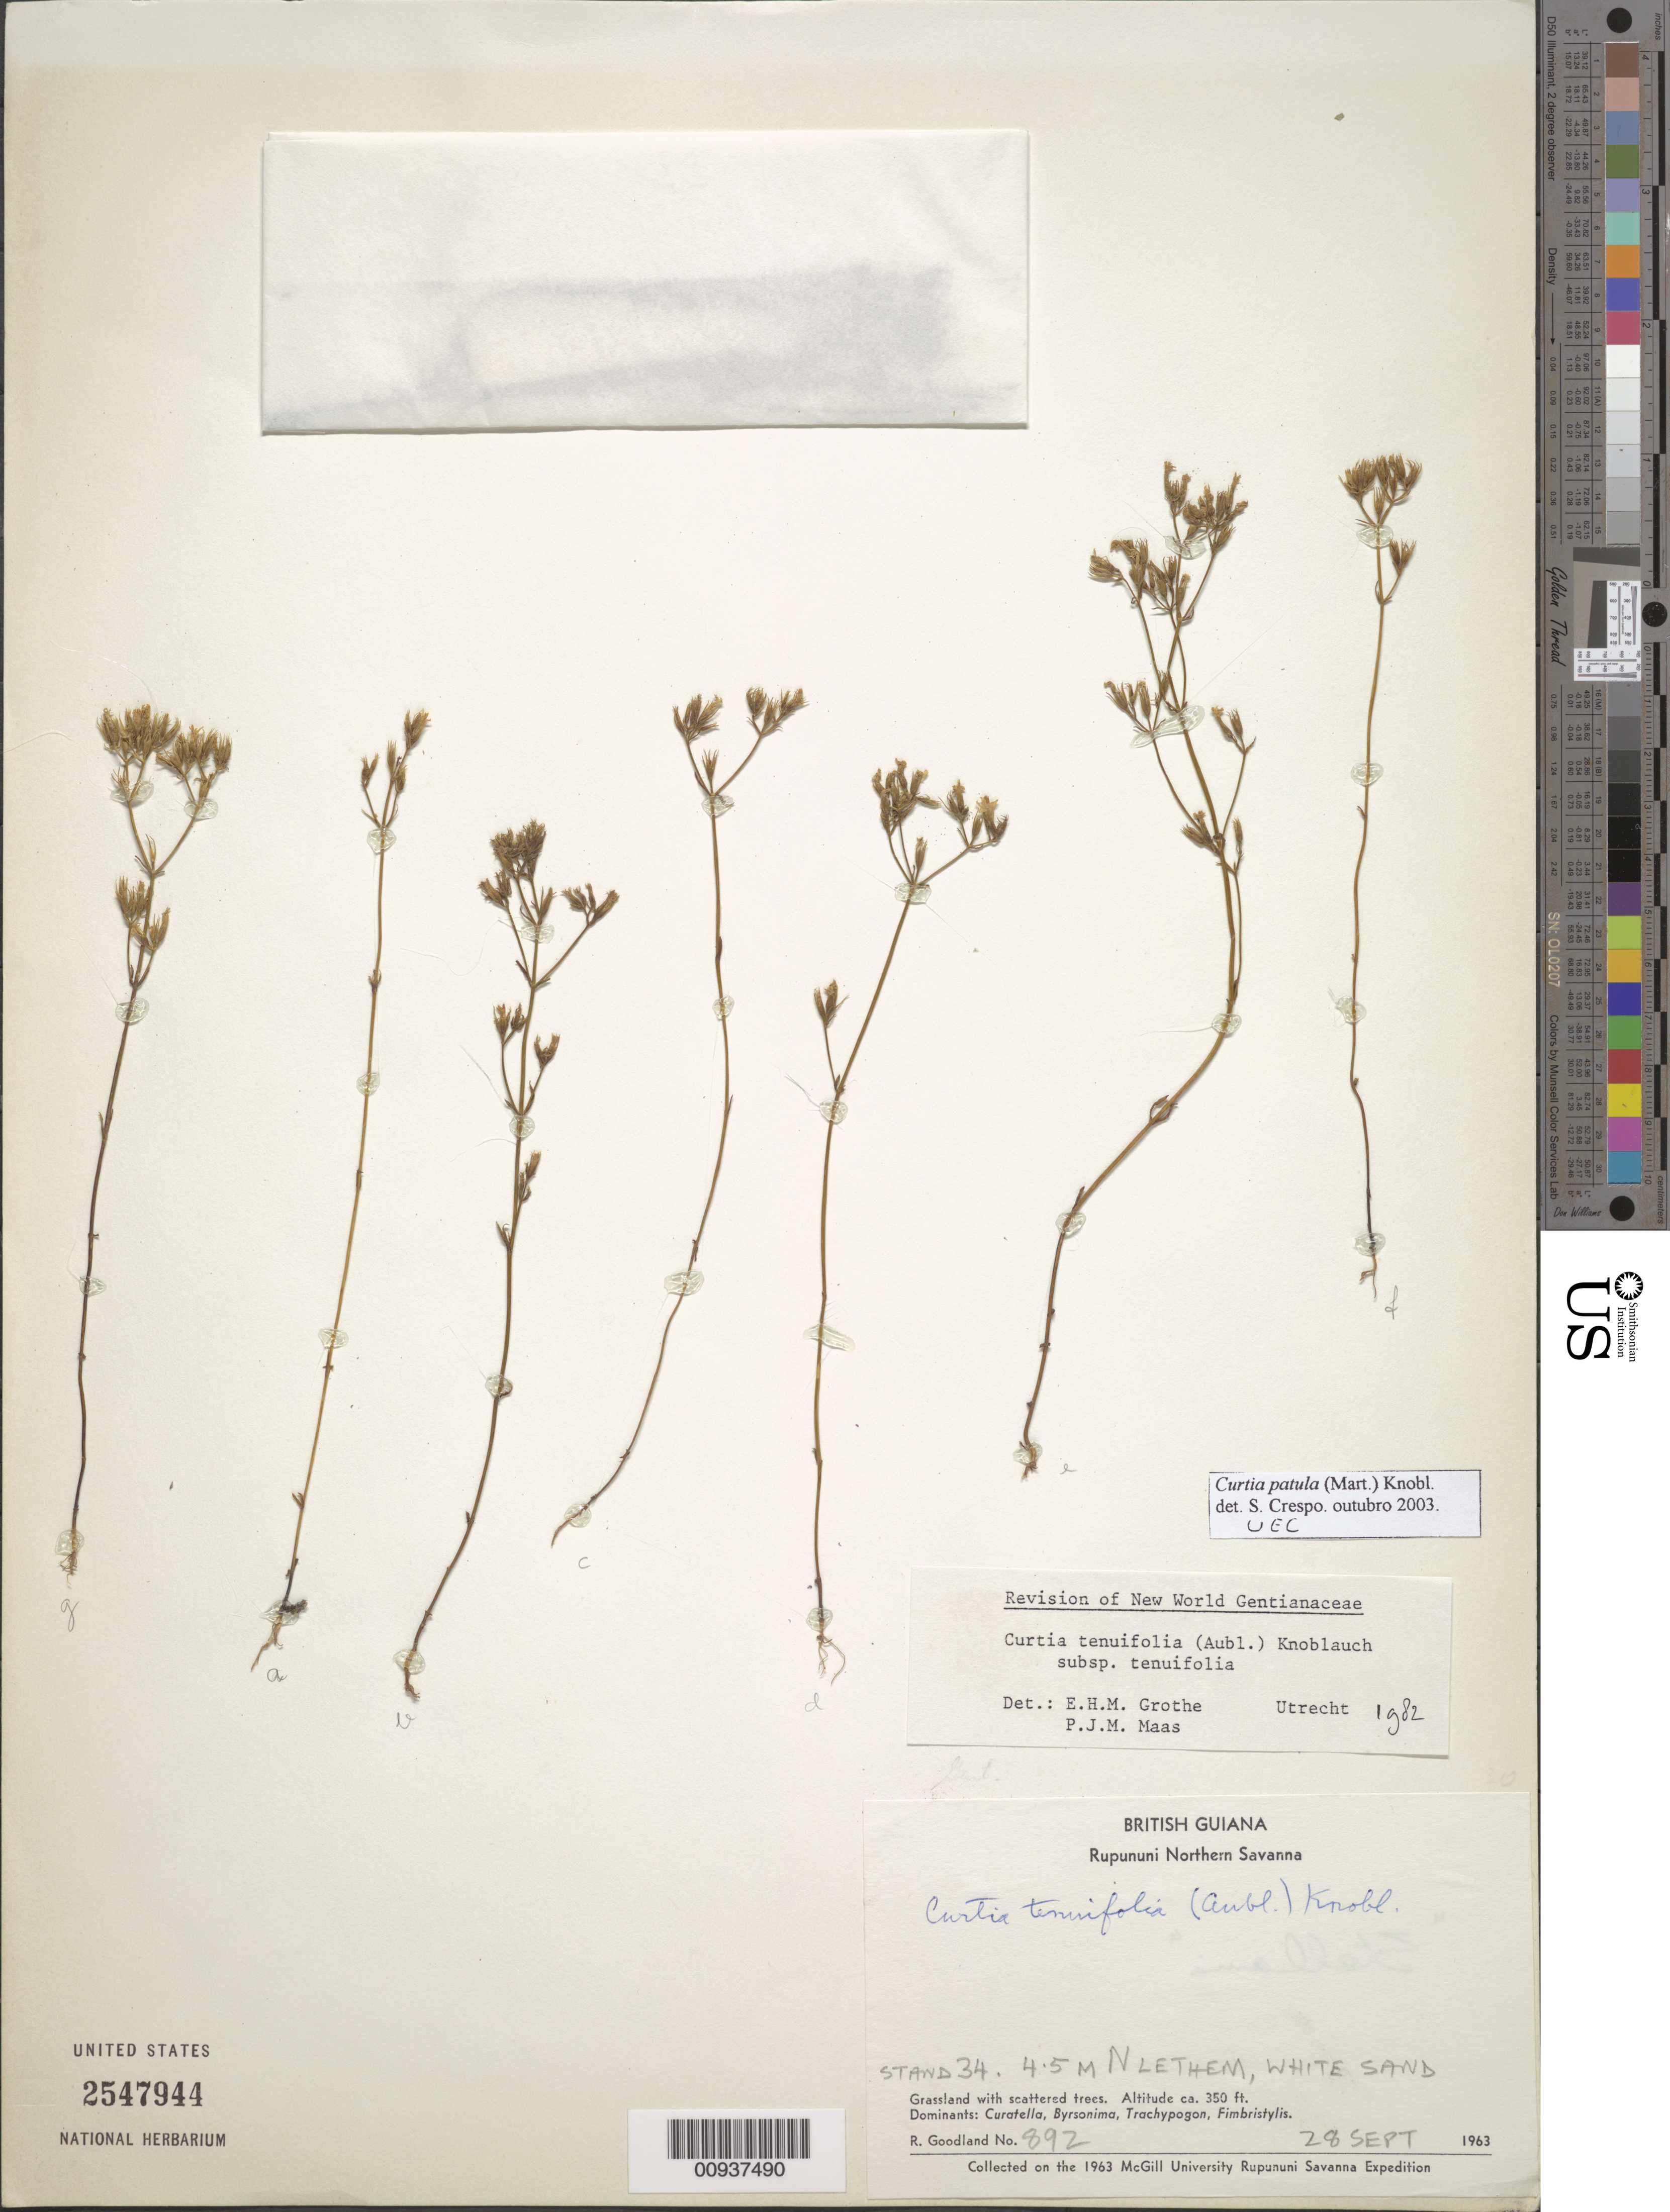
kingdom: Plantae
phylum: Tracheophyta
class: Magnoliopsida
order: Gentianales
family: Gentianaceae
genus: Curtia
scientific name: Curtia patula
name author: (Mart.) Knobl.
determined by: Crespo, Susana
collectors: R. Goodland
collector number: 892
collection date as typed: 28-Sep-63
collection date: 1963-09-28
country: Guyana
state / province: U. Takutu-U. Essequibo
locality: Rupununi Northern Savanna; Stand 34, 4.5m N of Lethem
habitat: White sand. Grassland with scattered trees. Dominants: Curatella, Byrsonima, Trachypogon, Fimbristylis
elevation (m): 107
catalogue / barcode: US 2547944